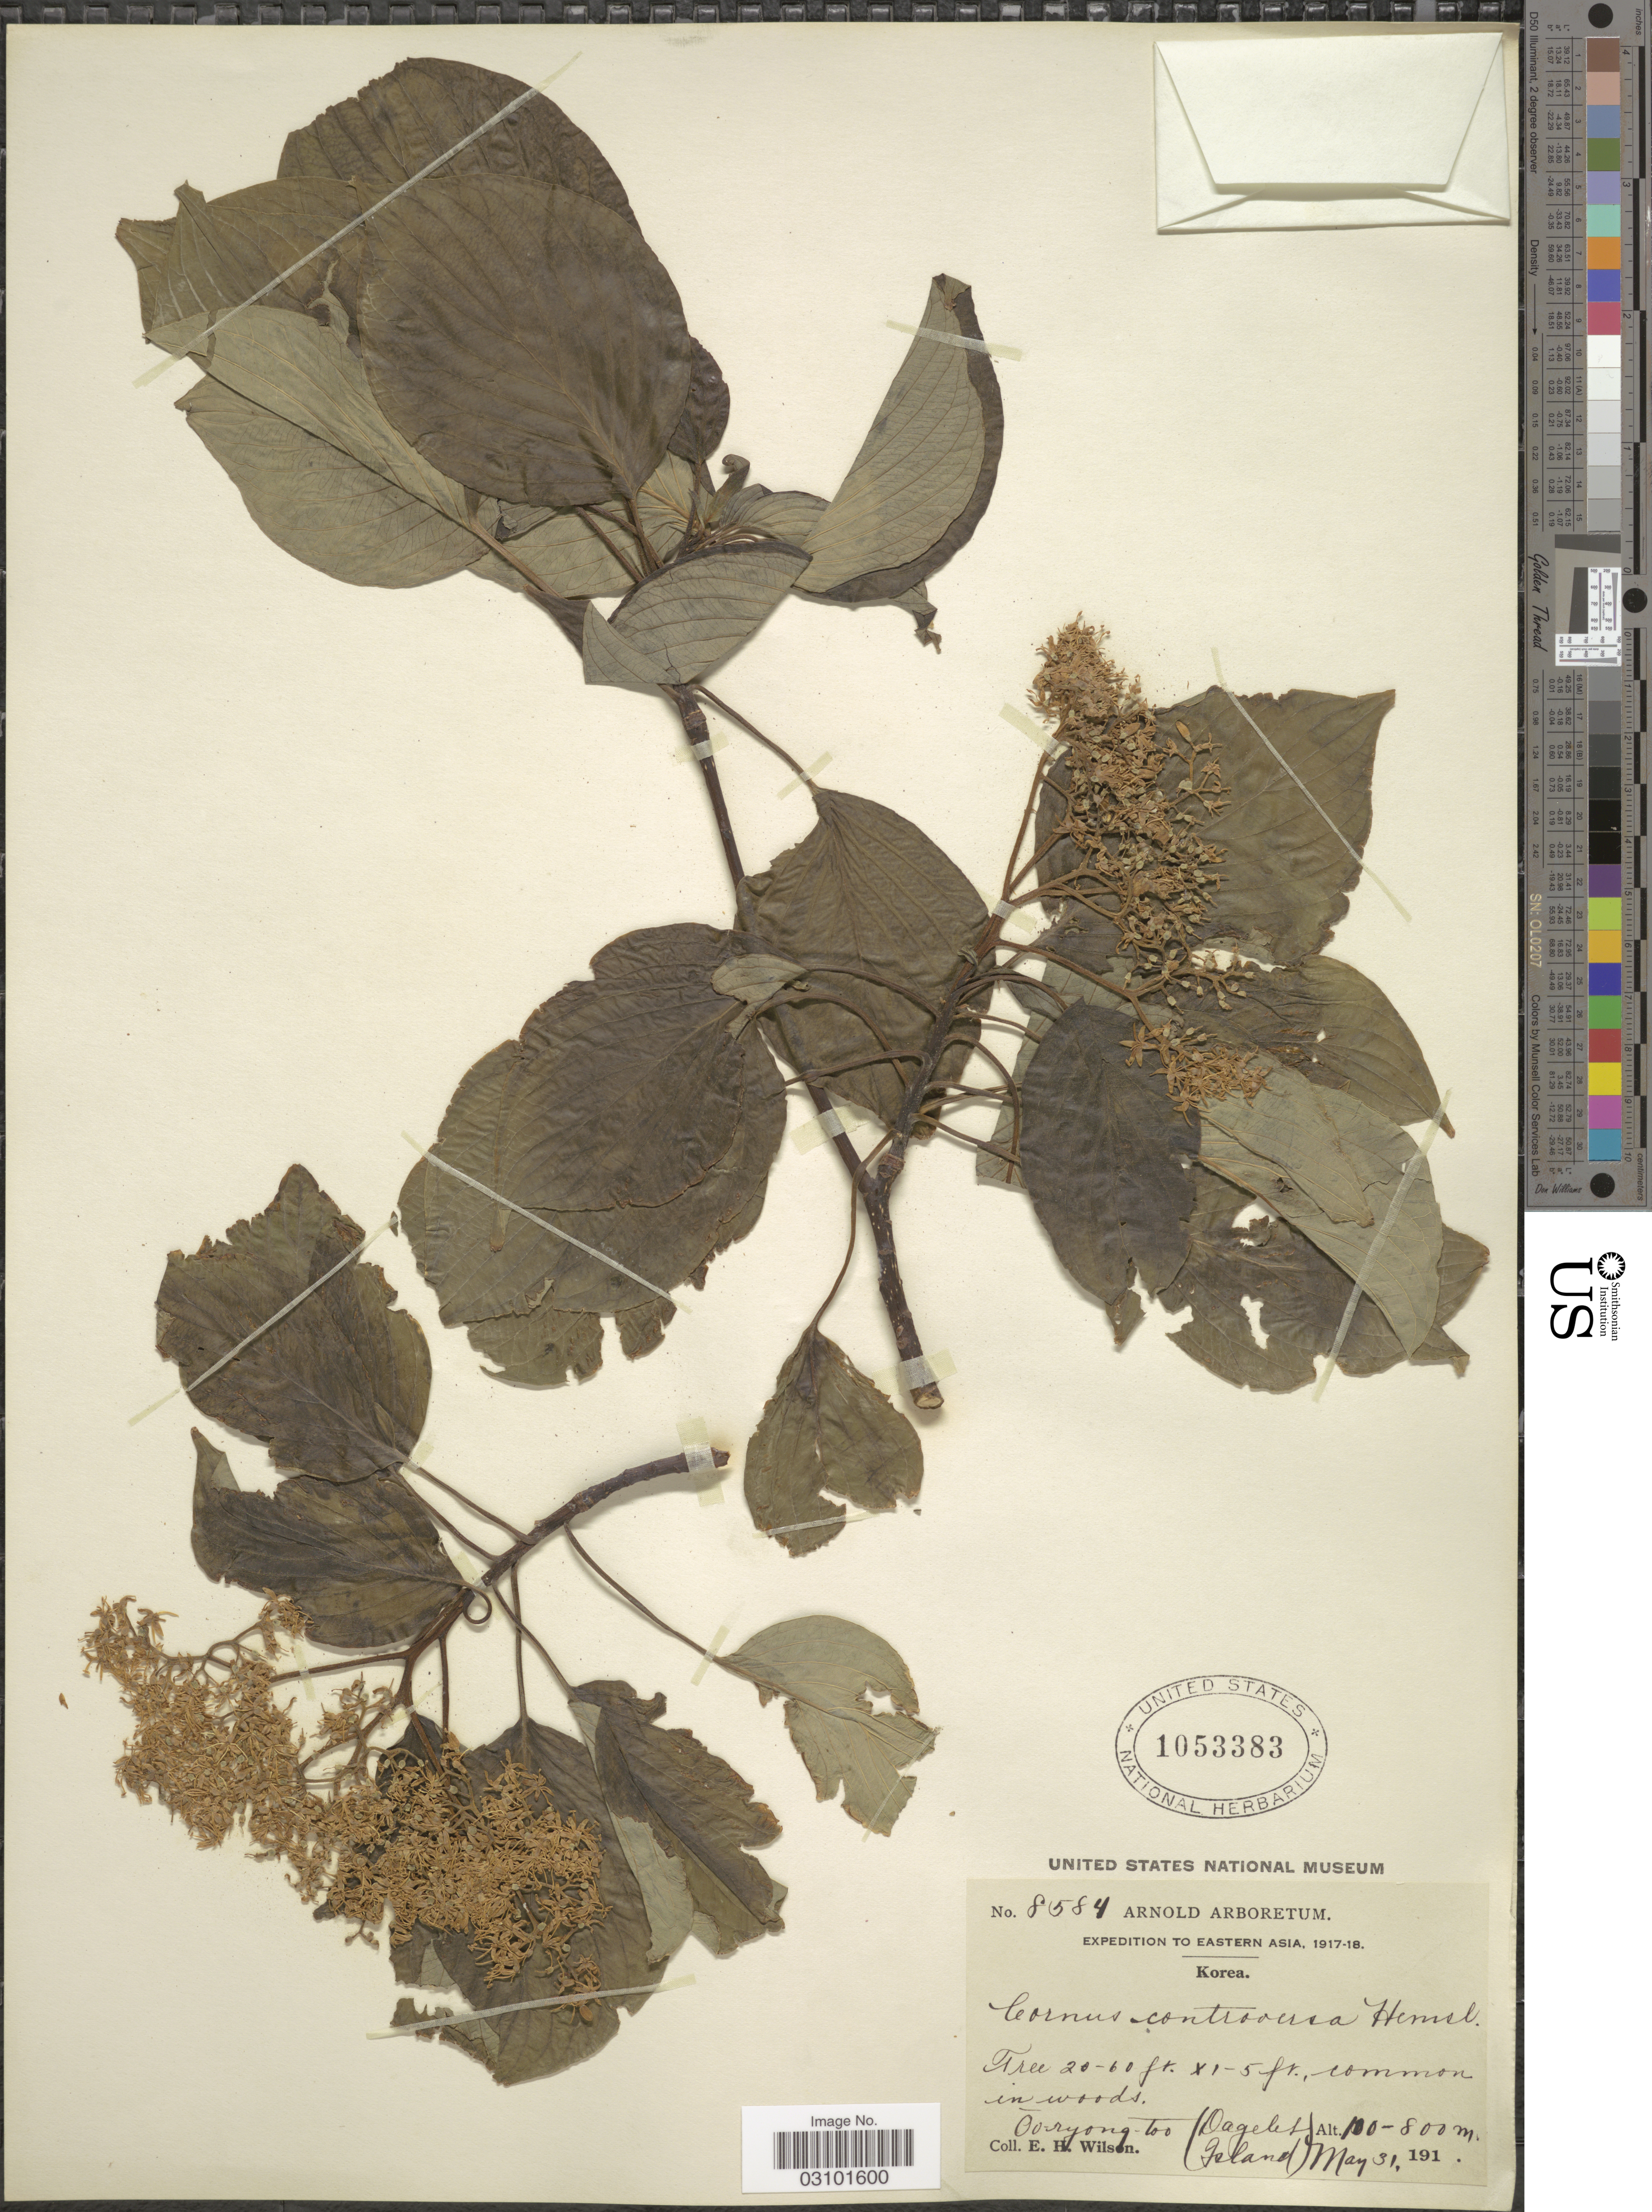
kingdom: Plantae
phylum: Tracheophyta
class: Magnoliopsida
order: Cornales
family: Cornaceae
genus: Cornus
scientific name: Cornus controversa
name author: Hemsl.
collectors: E. Wilson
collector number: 8584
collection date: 1917-05-31/1918-05-31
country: South Korea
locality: Eastern Asia. Ooryong-too (Dagelet Island).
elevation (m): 100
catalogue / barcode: US 1053383